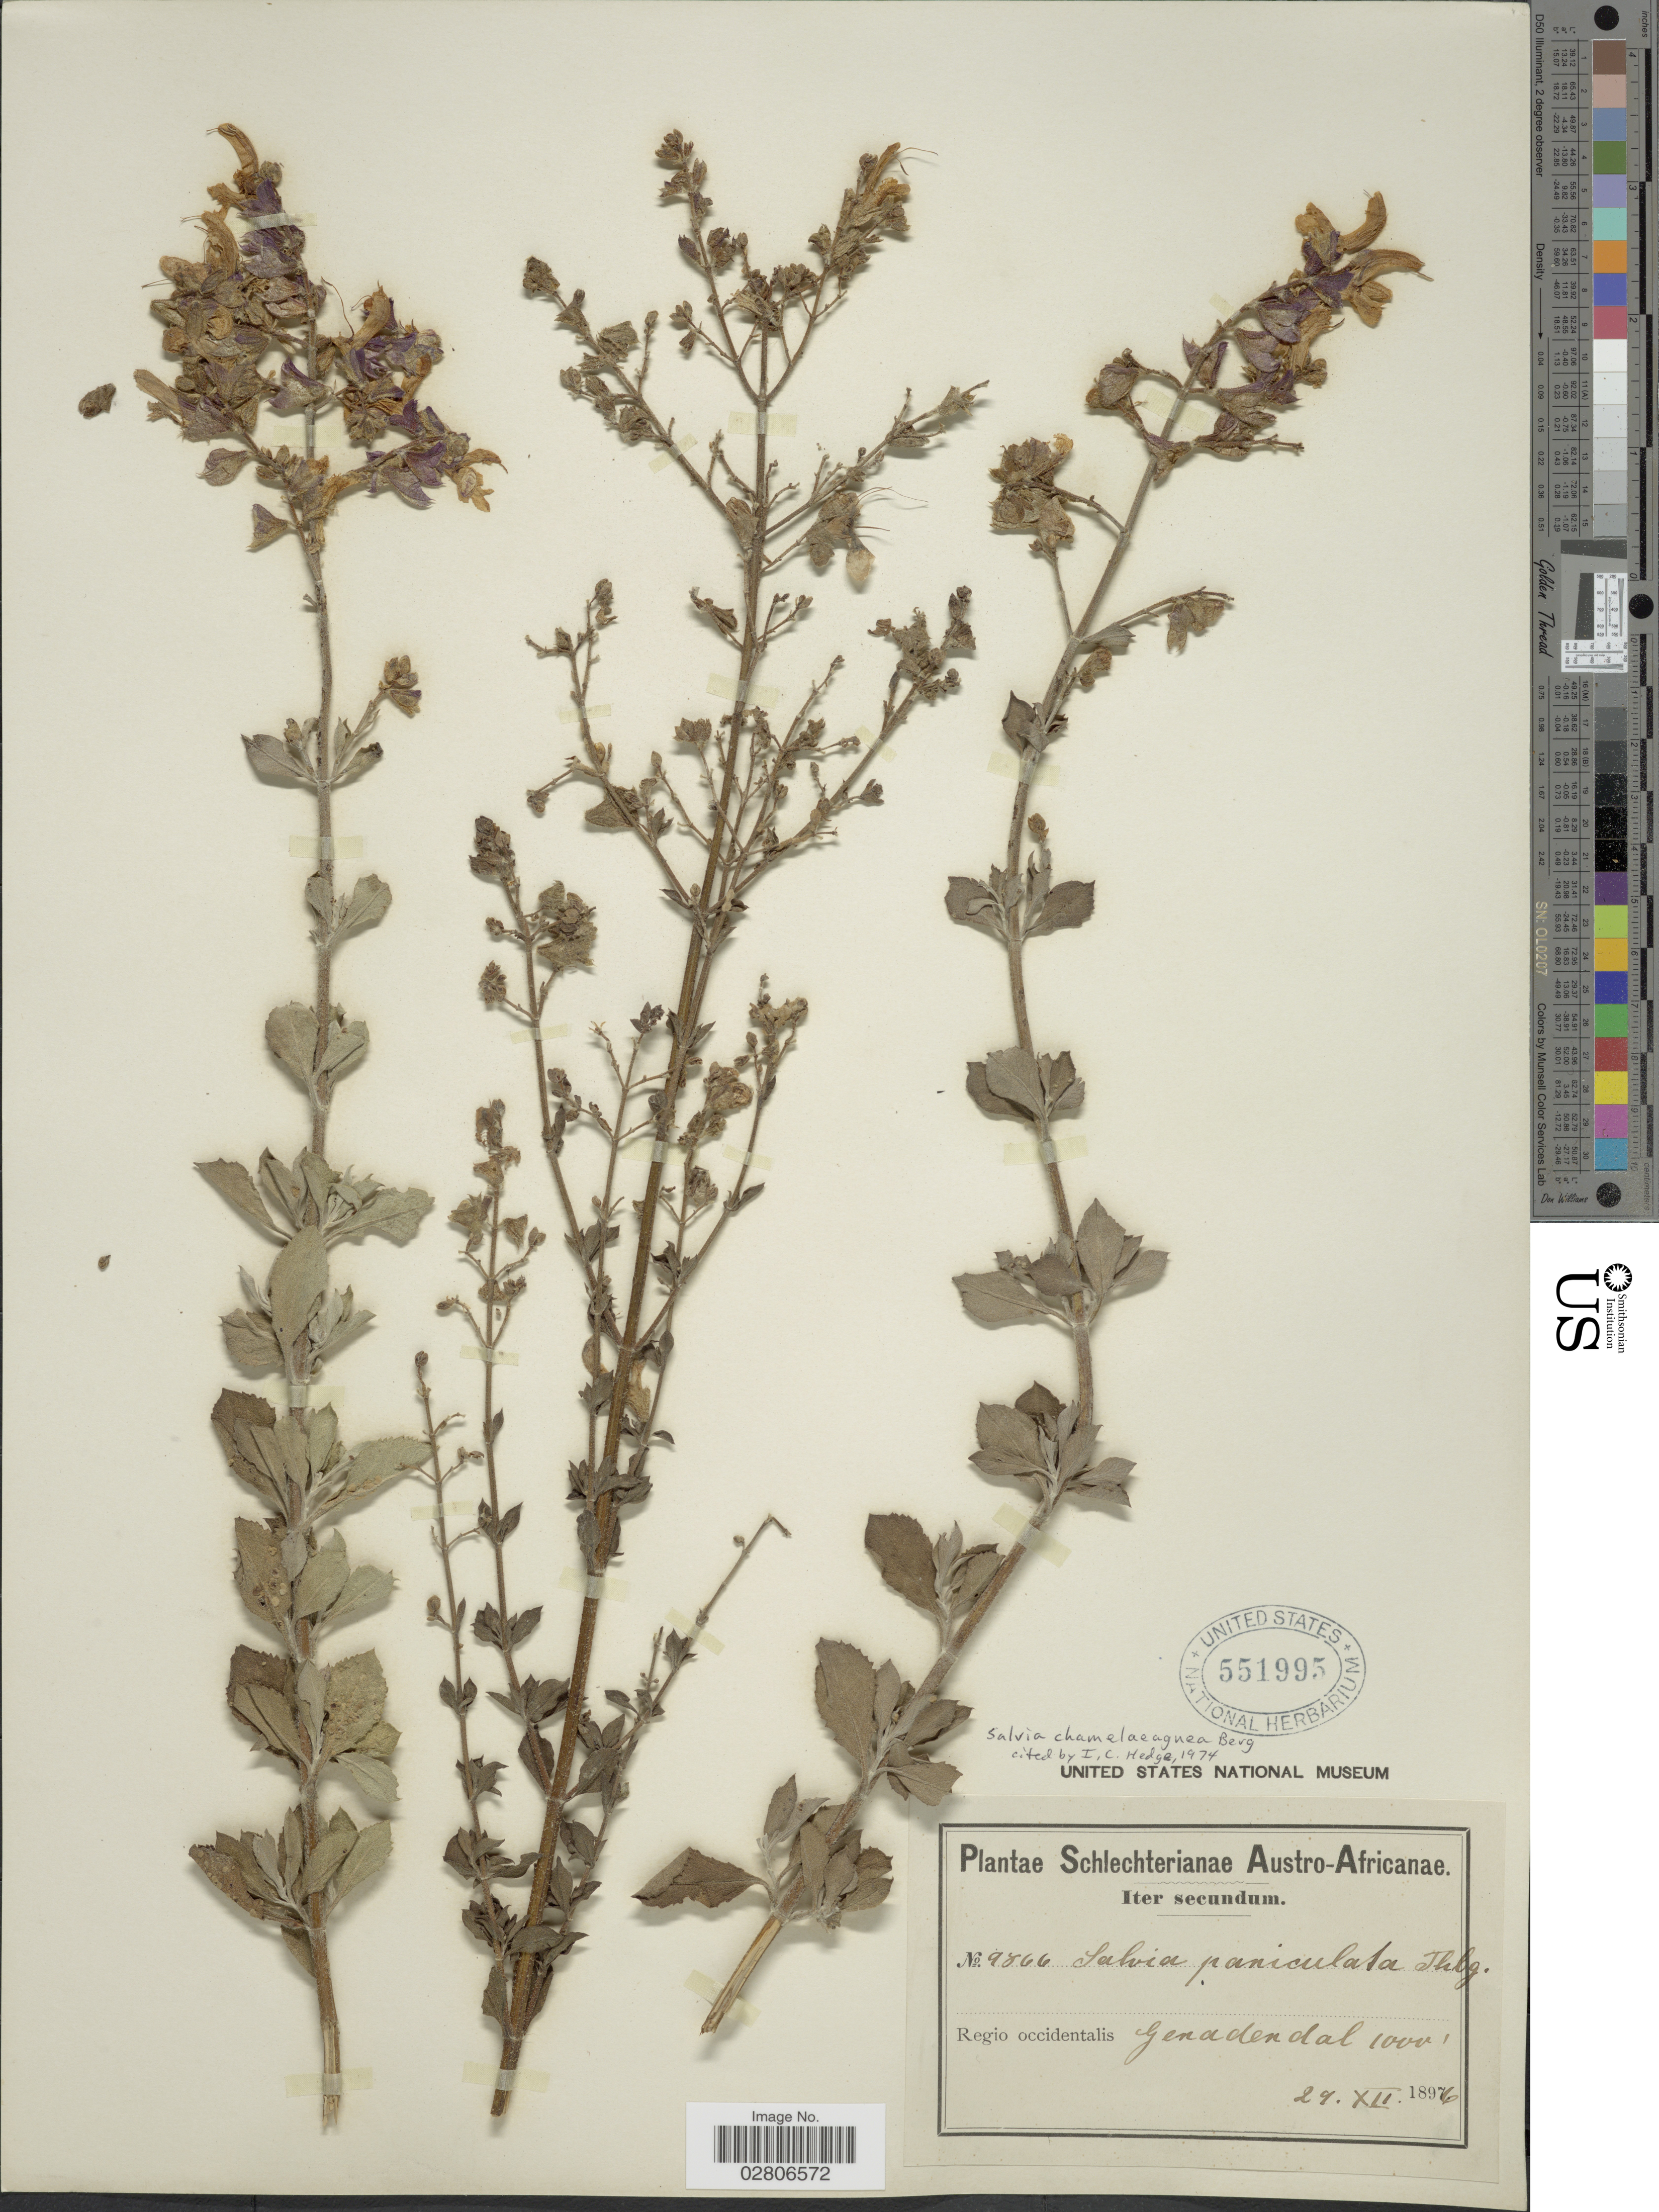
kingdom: Plantae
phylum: Tracheophyta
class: Magnoliopsida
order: Lamiales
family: Lamiaceae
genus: Salvia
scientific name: Salvia chamelaeagnea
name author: Berg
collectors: Schlechter, --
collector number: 9866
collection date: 1896-12-29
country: South Africa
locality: Austro-Africanae, Regio occidentalis, Genadendal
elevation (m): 305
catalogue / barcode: US 551995